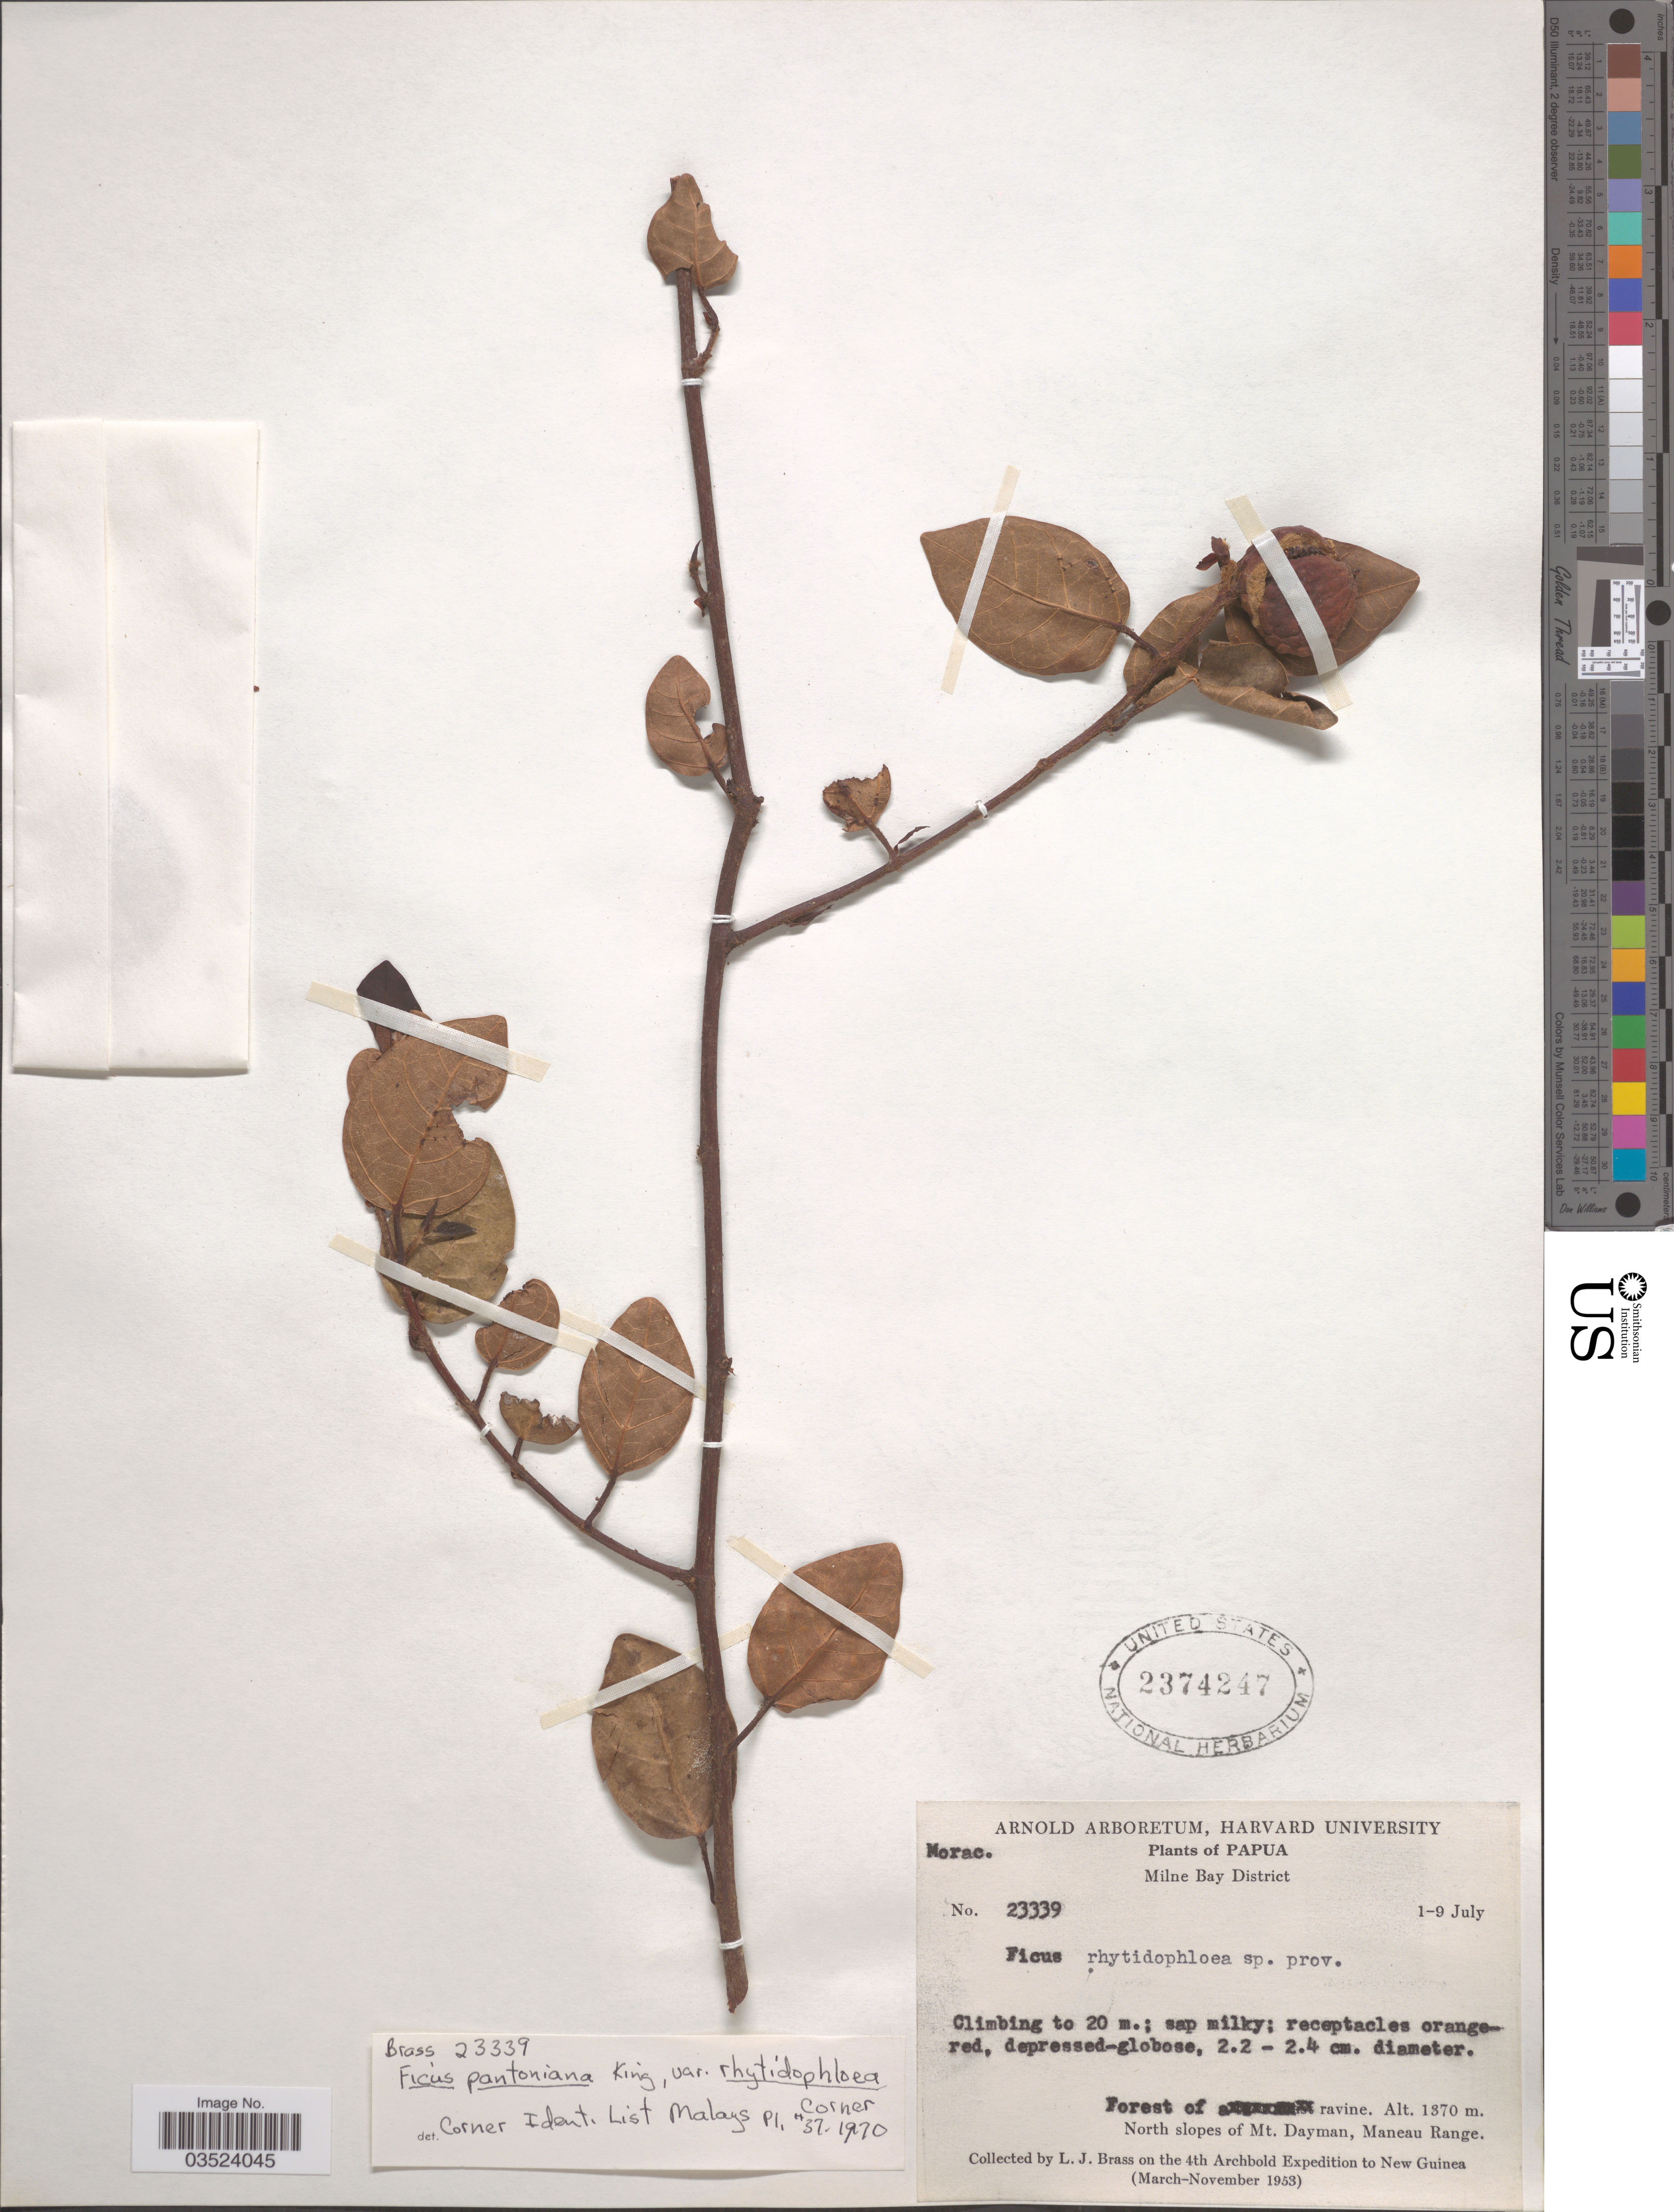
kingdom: Plantae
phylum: Tracheophyta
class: Magnoliopsida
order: Rosales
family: Moraceae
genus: Ficus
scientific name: Ficus pantoniana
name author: King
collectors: L. J. Brass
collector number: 23339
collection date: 1953-07-01/1953-07-09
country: Papua New Guinea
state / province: Milne Bay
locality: Papua. Milne Bay District. North slopes of Mt. Dayman, Maneau Range.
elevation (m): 1370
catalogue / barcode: US 2374247